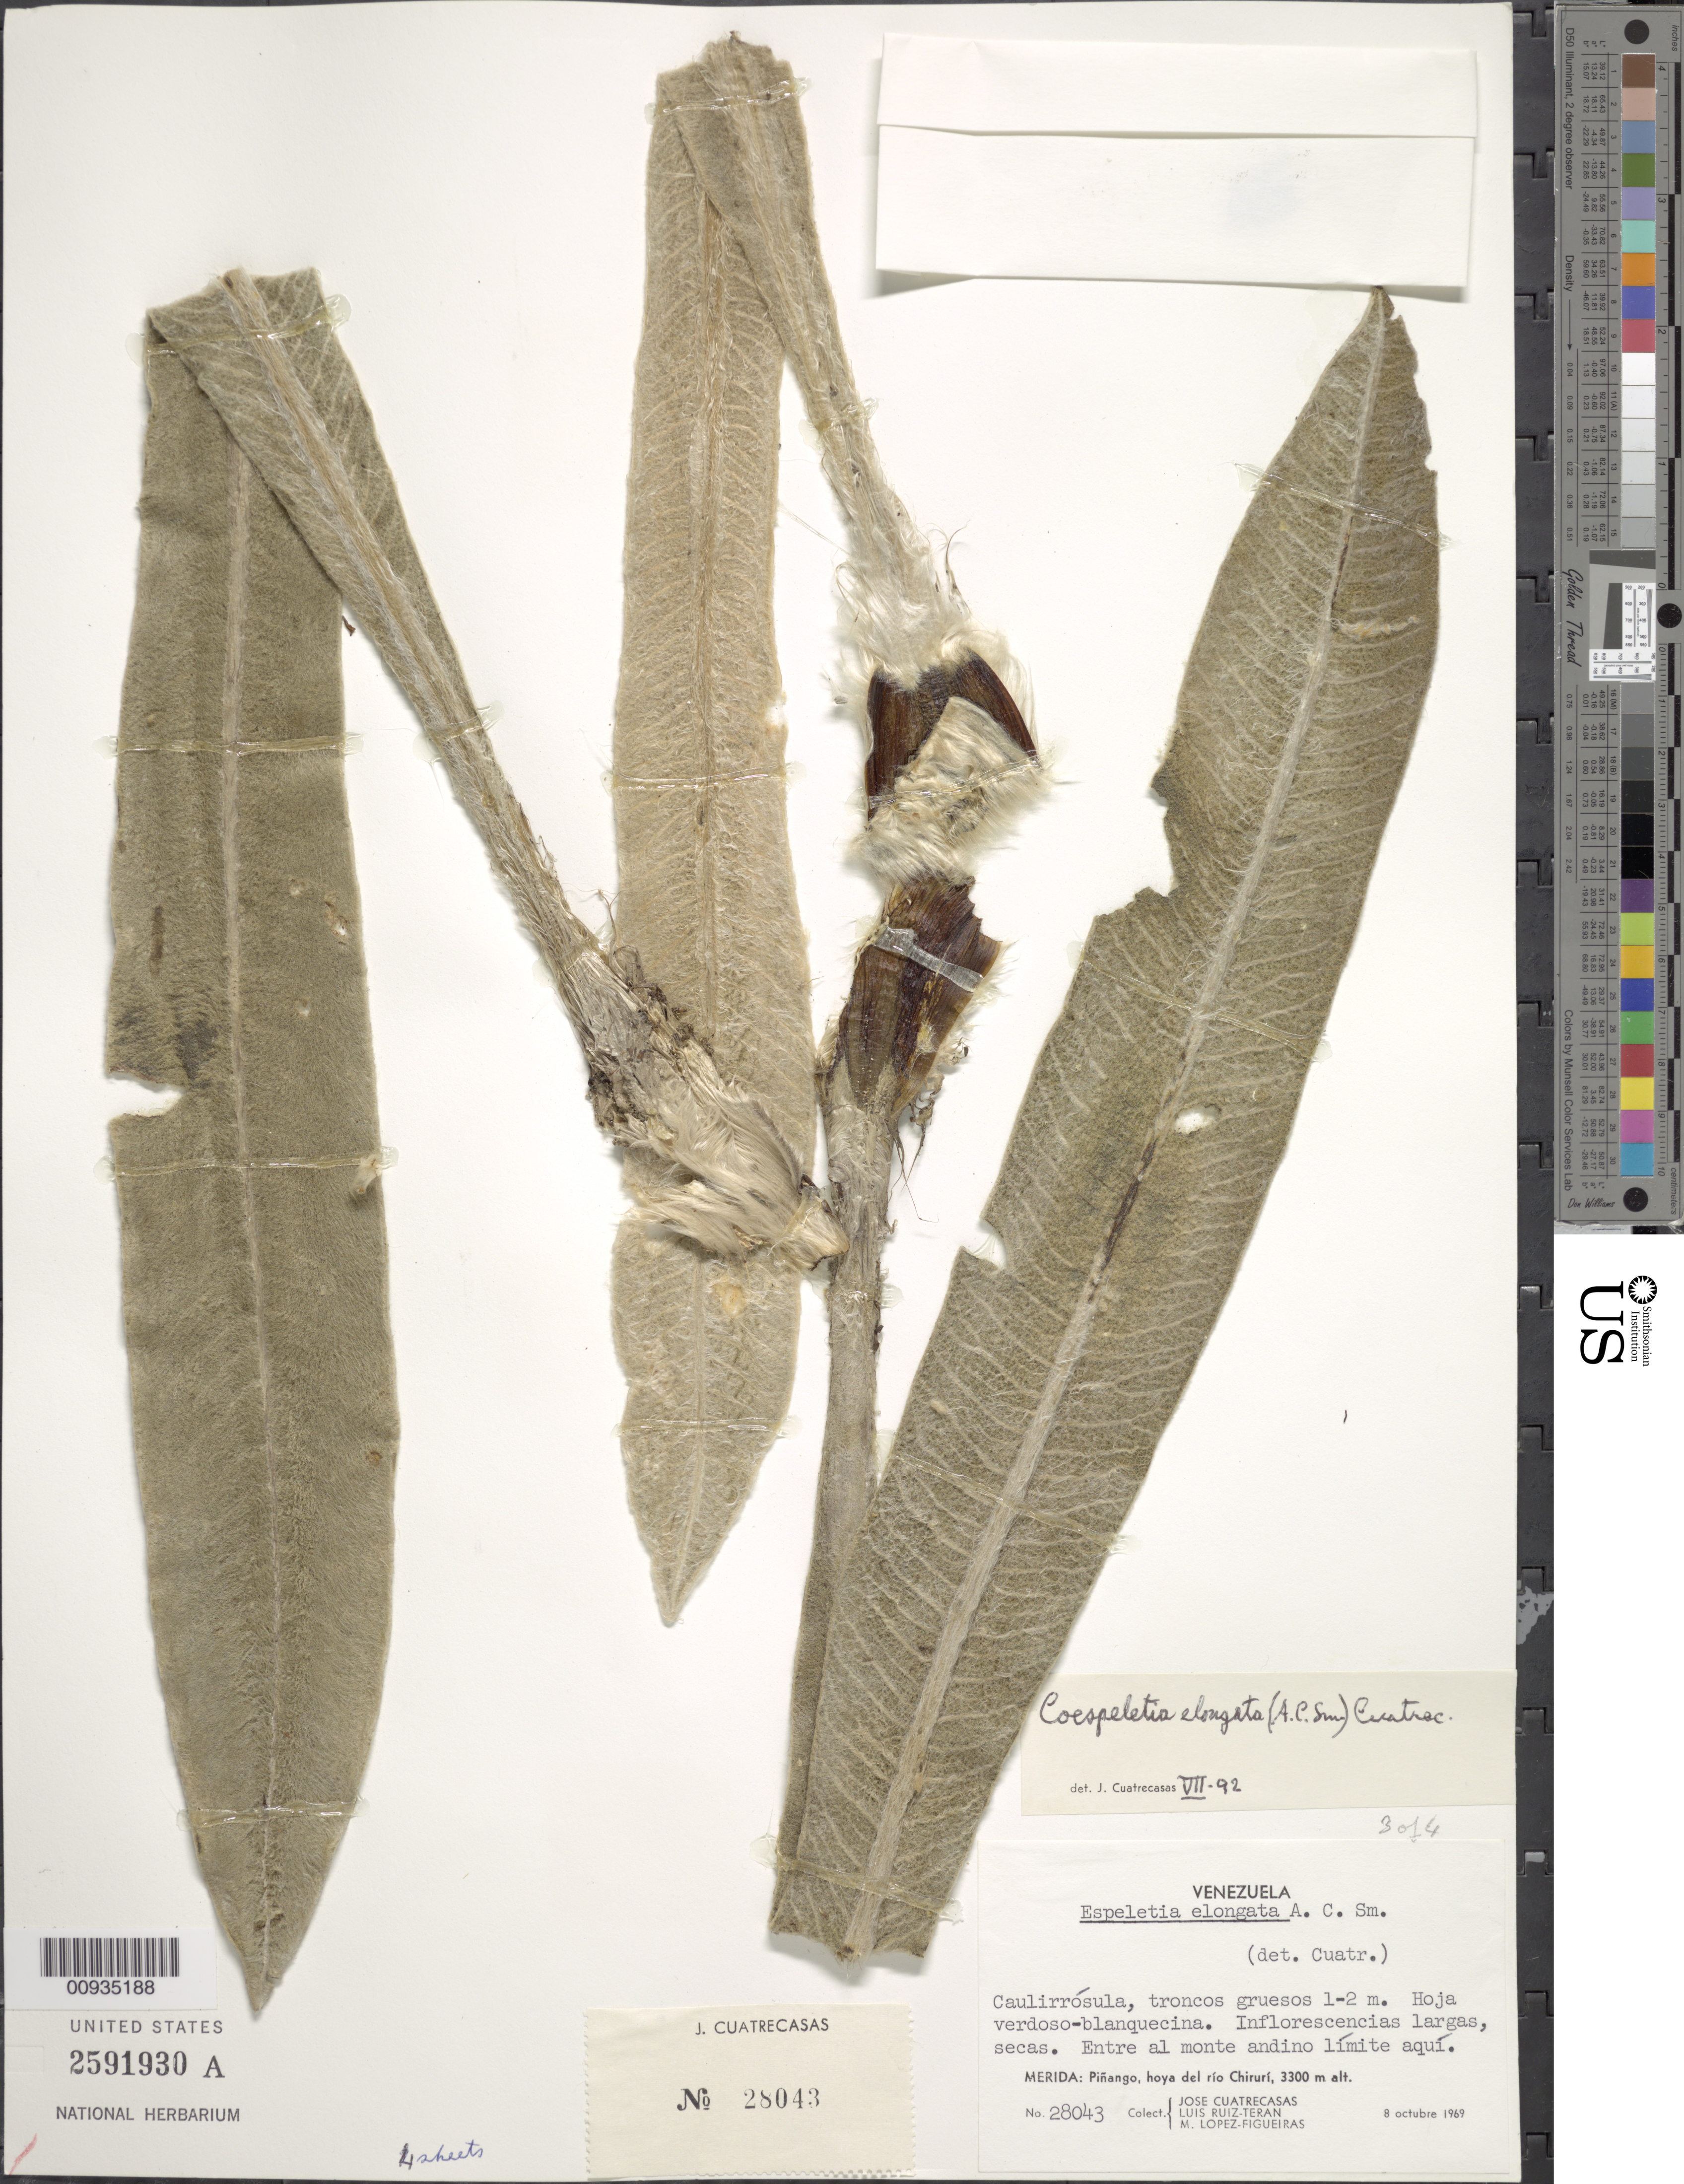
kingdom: Plantae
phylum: Tracheophyta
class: Magnoliopsida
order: Asterales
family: Asteraceae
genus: Coespeletia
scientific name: Coespeletia elongata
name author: (A.C. Sm.) Cuatrec.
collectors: J. Cuatrecasas, L. E. Ruíz-Terán & M. López Figueiras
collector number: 28043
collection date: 1969-10-08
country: Venezuela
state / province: Mérida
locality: Pinango, hoya del rio Chiruri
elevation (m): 3300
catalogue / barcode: US 2591930A